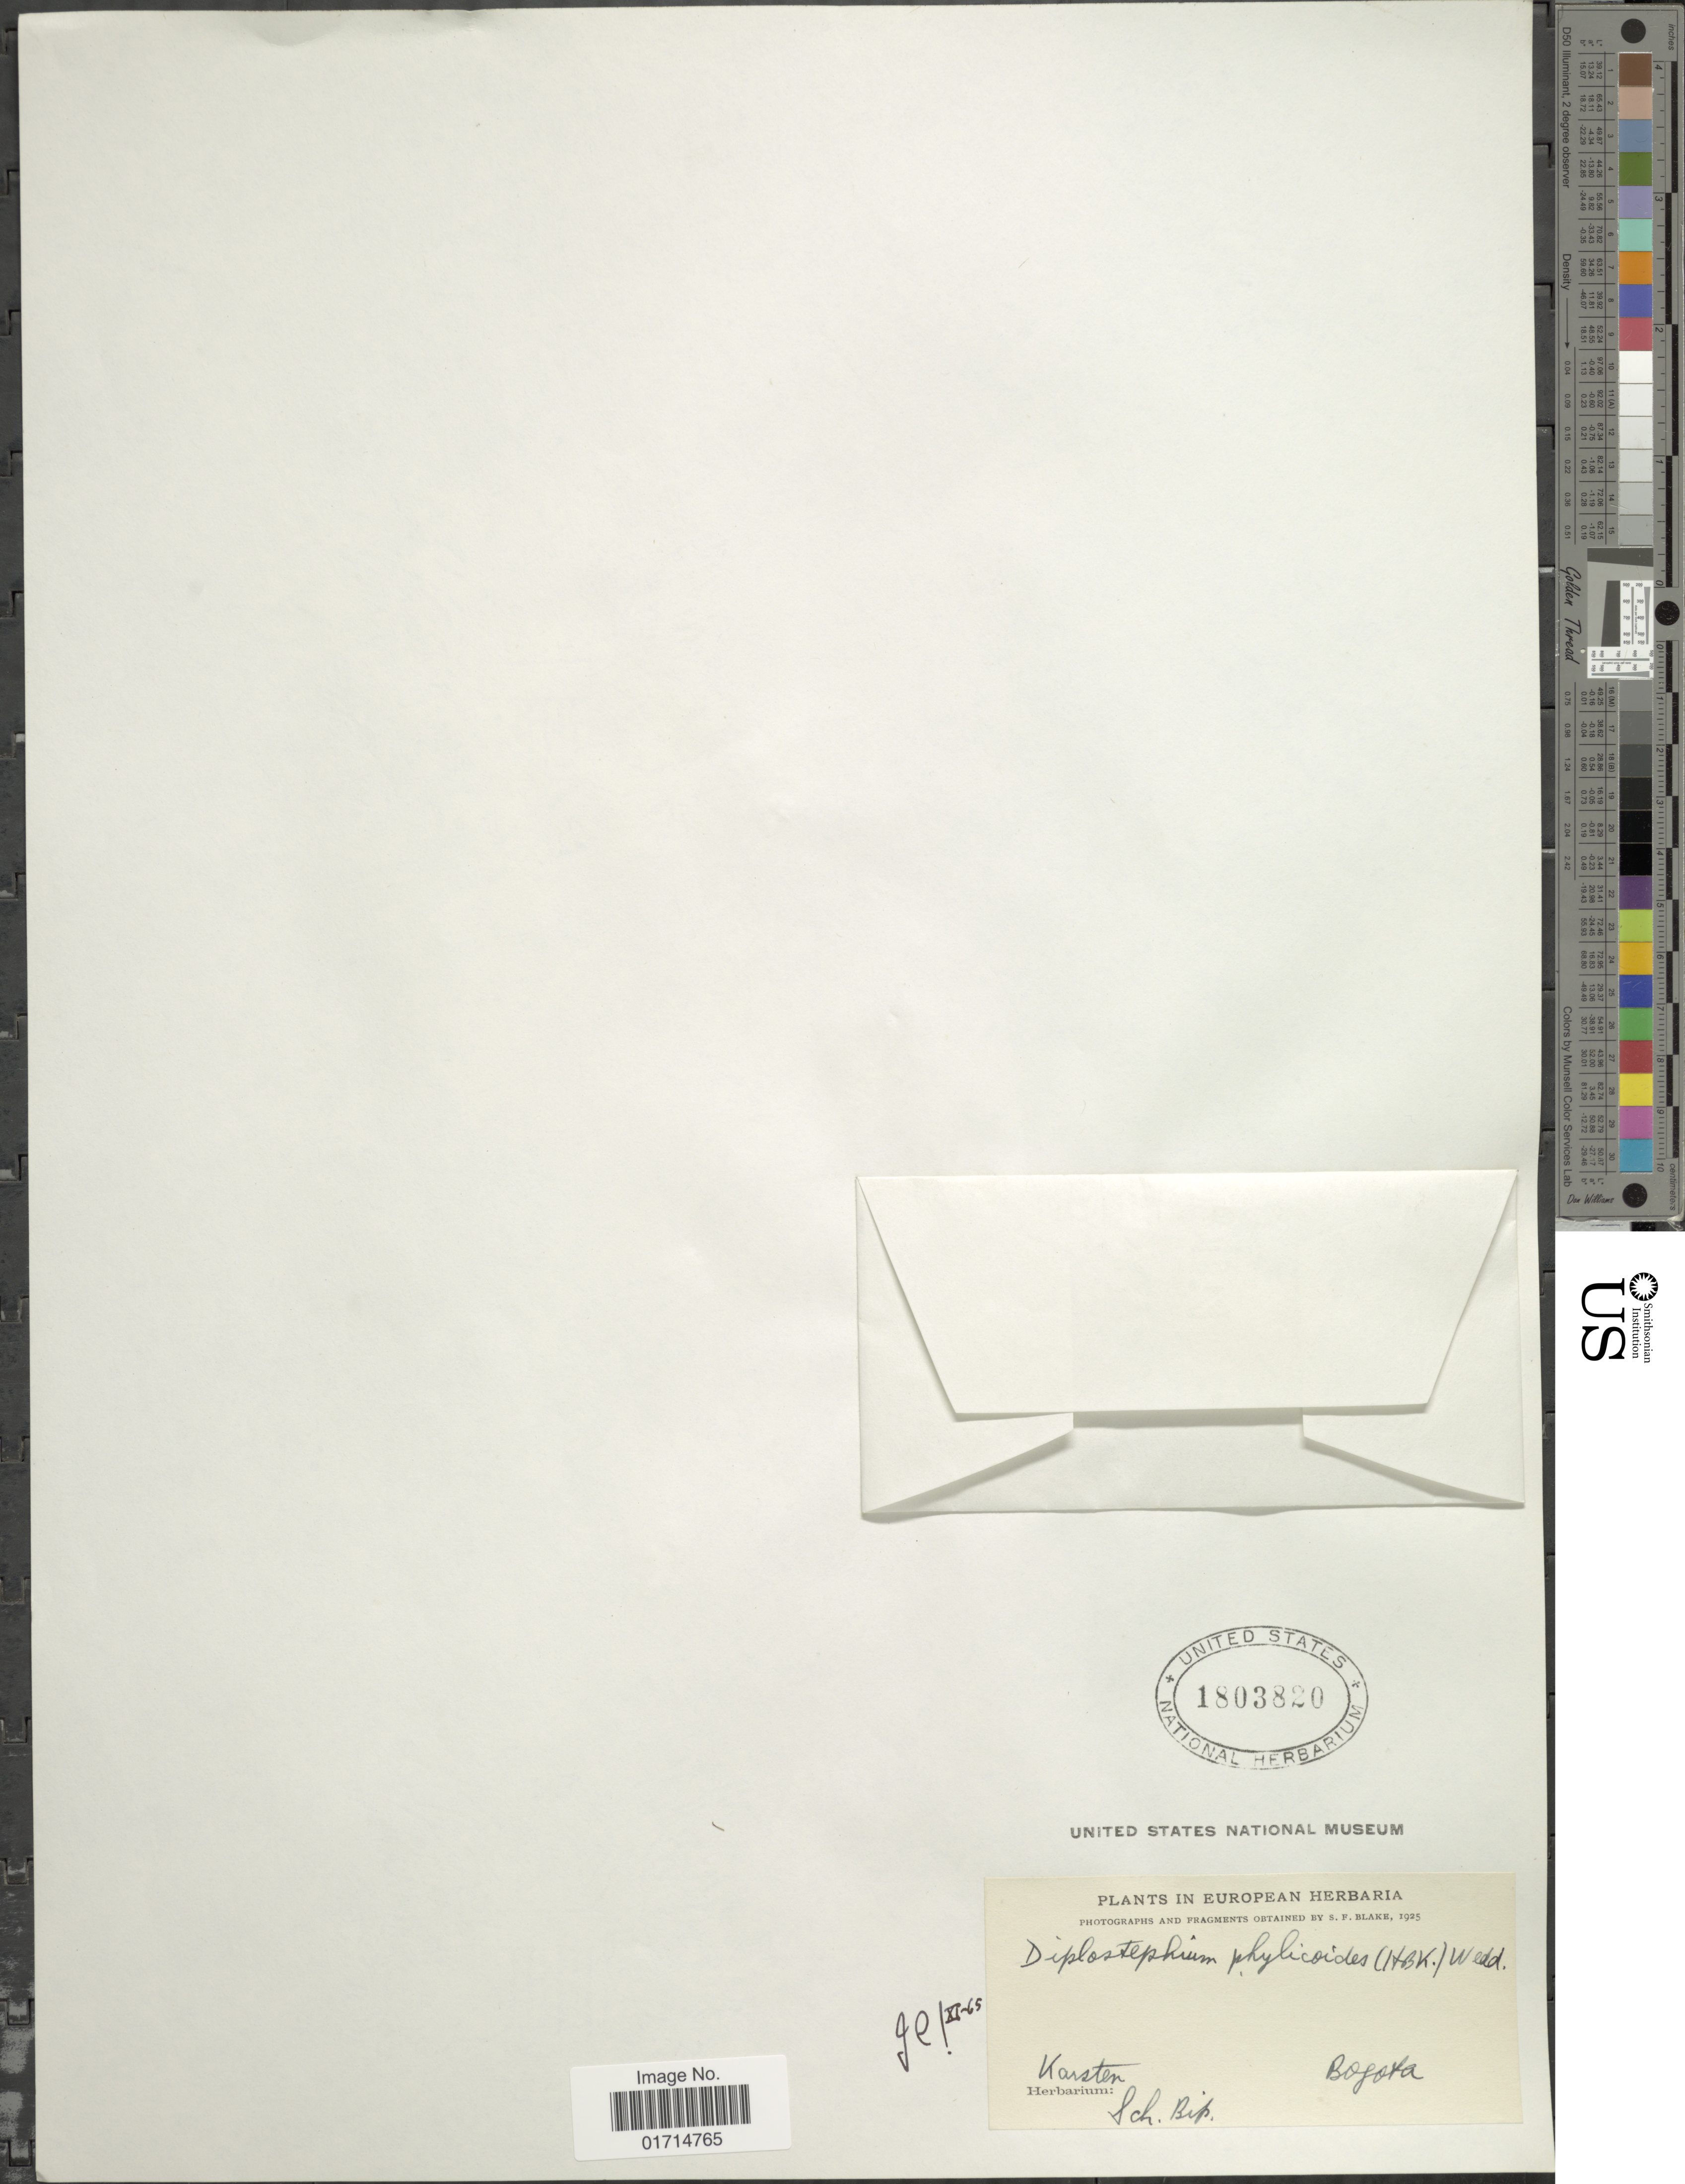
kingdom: Plantae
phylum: Tracheophyta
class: Magnoliopsida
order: Asterales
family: Asteraceae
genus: Diplostephium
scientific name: Diplostephium phylicoides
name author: (Kunth) Wedd.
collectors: ex herb. Sch. Bip.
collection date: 1925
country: Colombia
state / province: Bogota D.C.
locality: Karsten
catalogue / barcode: US 1803820